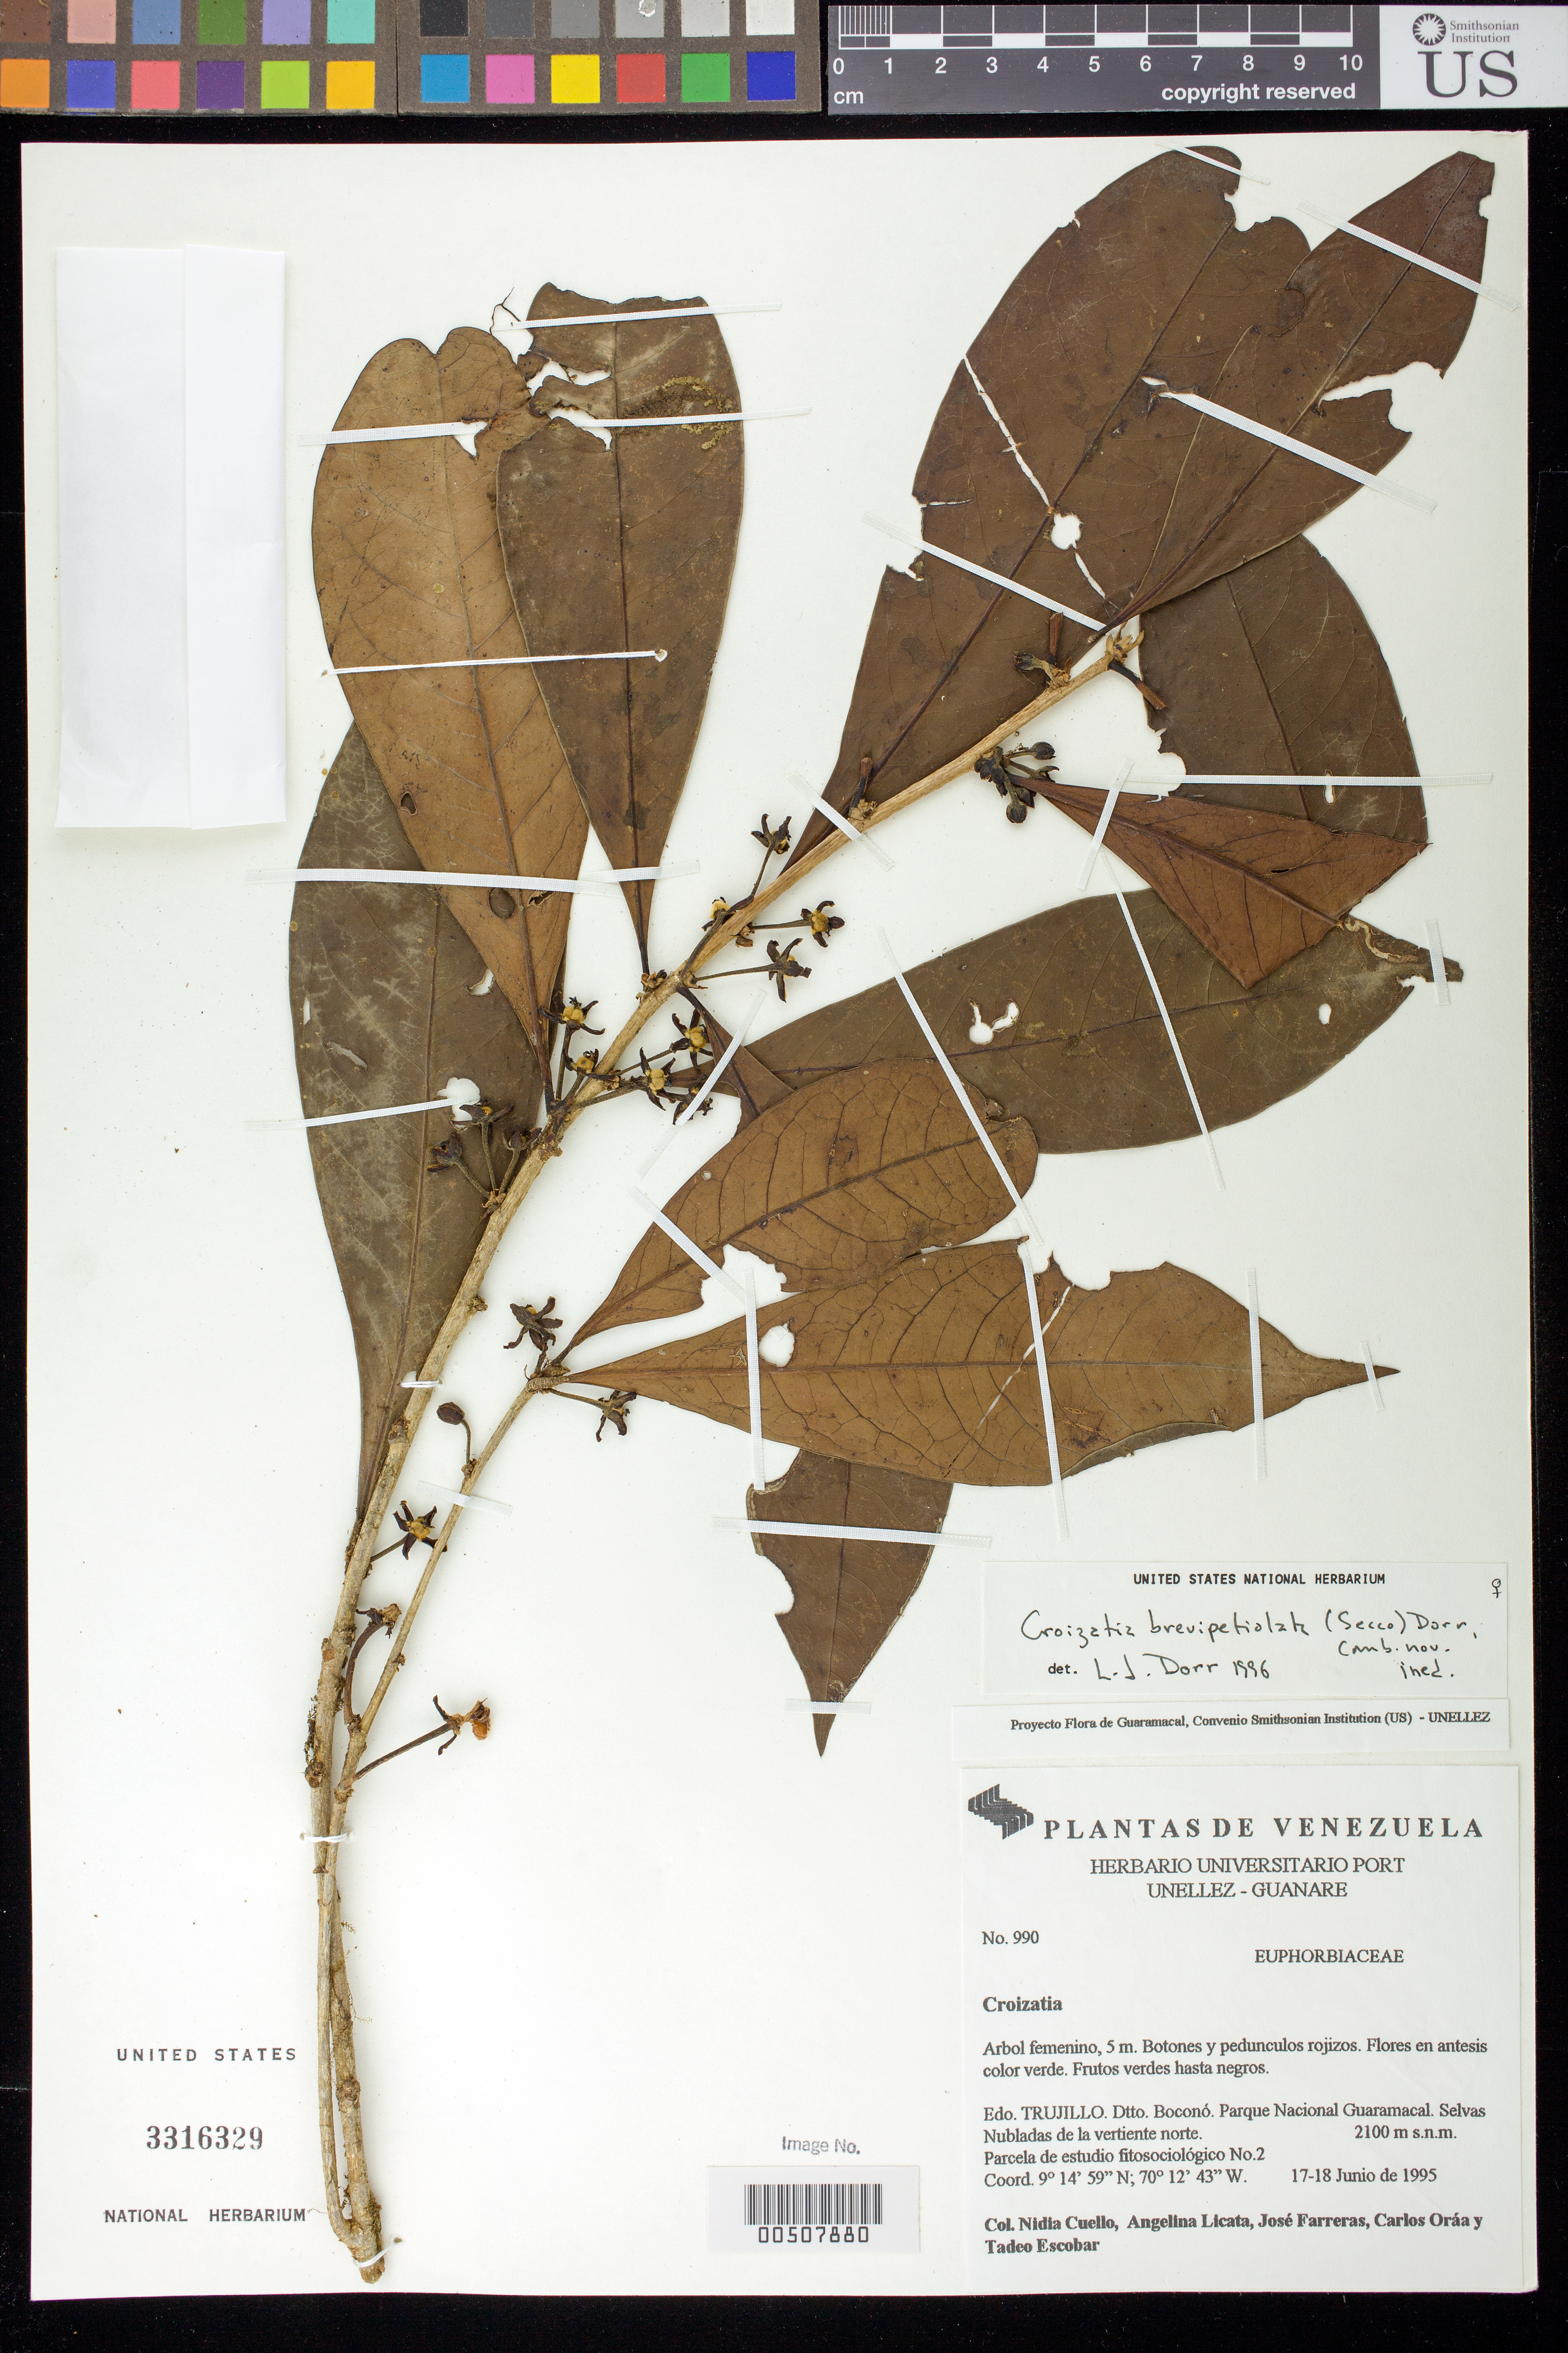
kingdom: Plantae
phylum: Tracheophyta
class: Magnoliopsida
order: Malpighiales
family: Phyllanthaceae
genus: Croizatia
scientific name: Croizatia brevipetiolata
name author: (Secco) Dorr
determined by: Dorr, L. J., (BOT), Smithsonian Institution - National Museum of Natural History (UNITED STATES)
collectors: N. L. Cuello, A. Licata, J. Farreras, C. Oráa & T. Escobar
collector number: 990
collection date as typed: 17 Jun 1995 to 18 Jun 1995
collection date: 1995-06-17/1995-06-18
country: Venezuela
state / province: Trujillo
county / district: Boconó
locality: Parque Nacional Guaramacal, vertiente N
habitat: Selvas Nubladas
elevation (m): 2100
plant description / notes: MO, US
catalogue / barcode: US 3316329